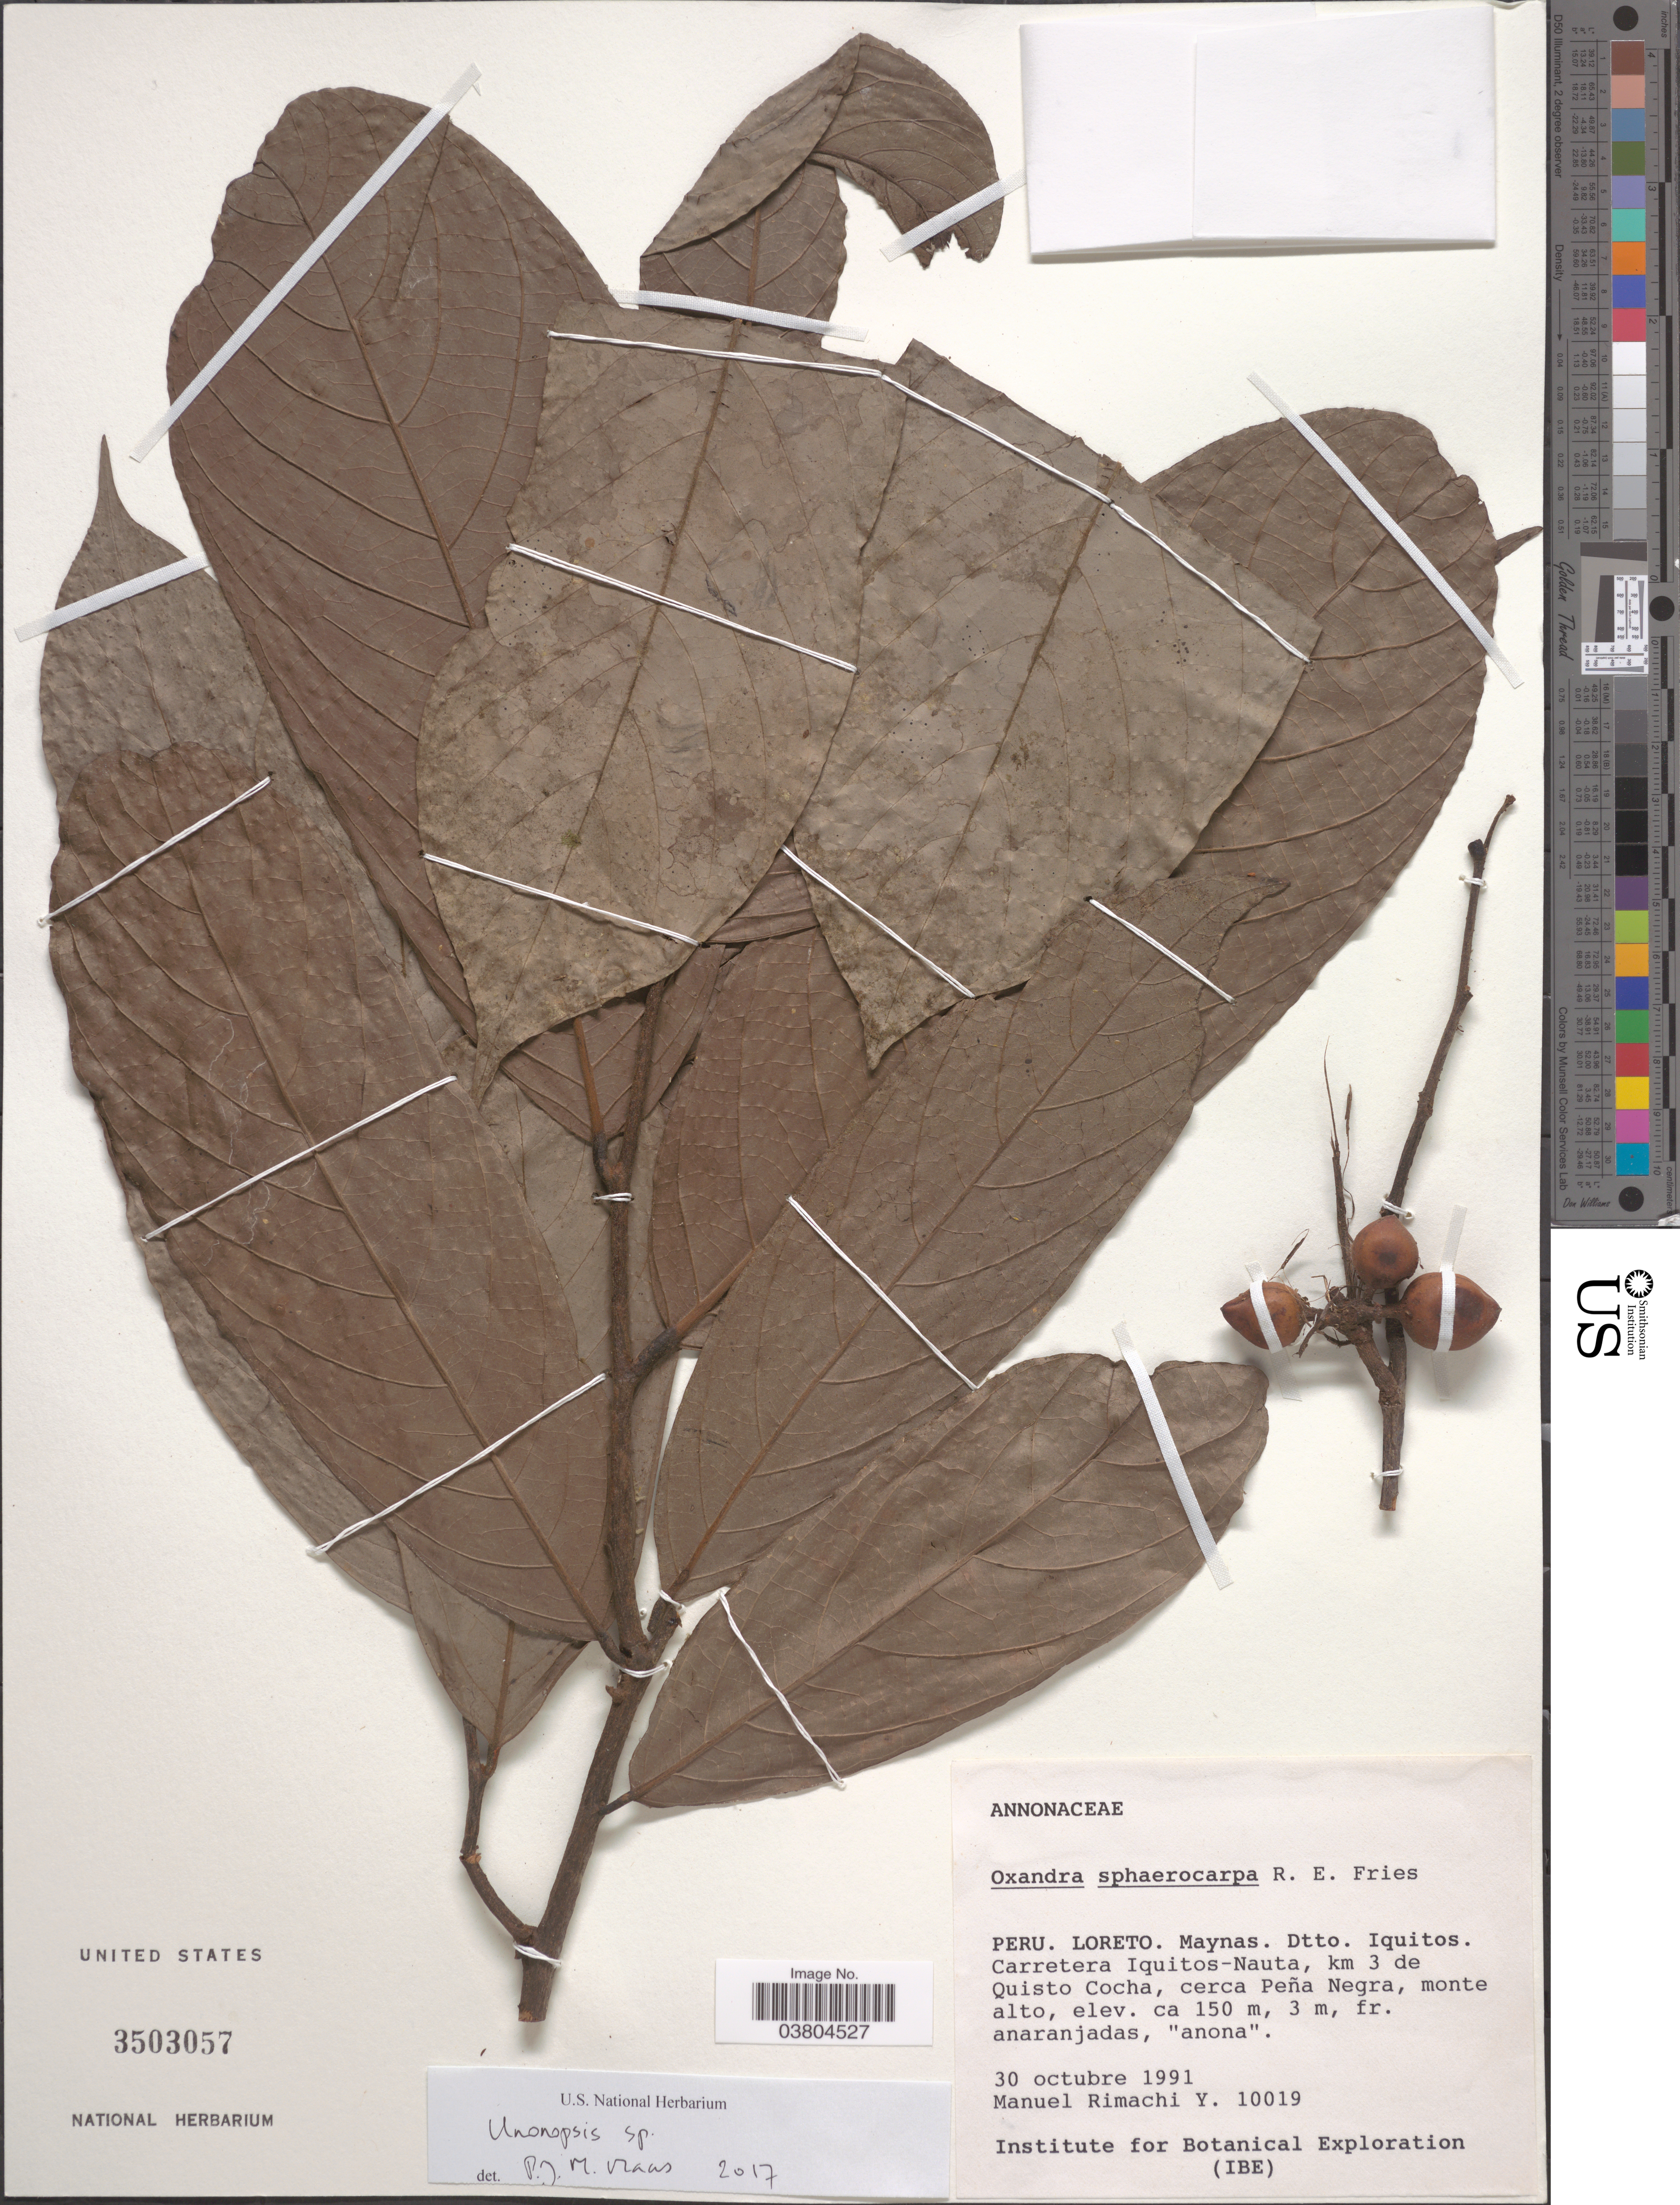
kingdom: Plantae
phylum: Tracheophyta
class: Magnoliopsida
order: Magnoliales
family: Annonaceae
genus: Unonopsis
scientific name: Unonopsis sp.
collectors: M. Rimachi Y.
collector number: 10019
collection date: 1991-10-30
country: Peru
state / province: Loreto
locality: Maynas. Dtto. Iquitos. Carretera Iquitos-Nauta, km 3 de Quisto Cocha, cerca Peña Negra.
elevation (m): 150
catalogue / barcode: US 3503057